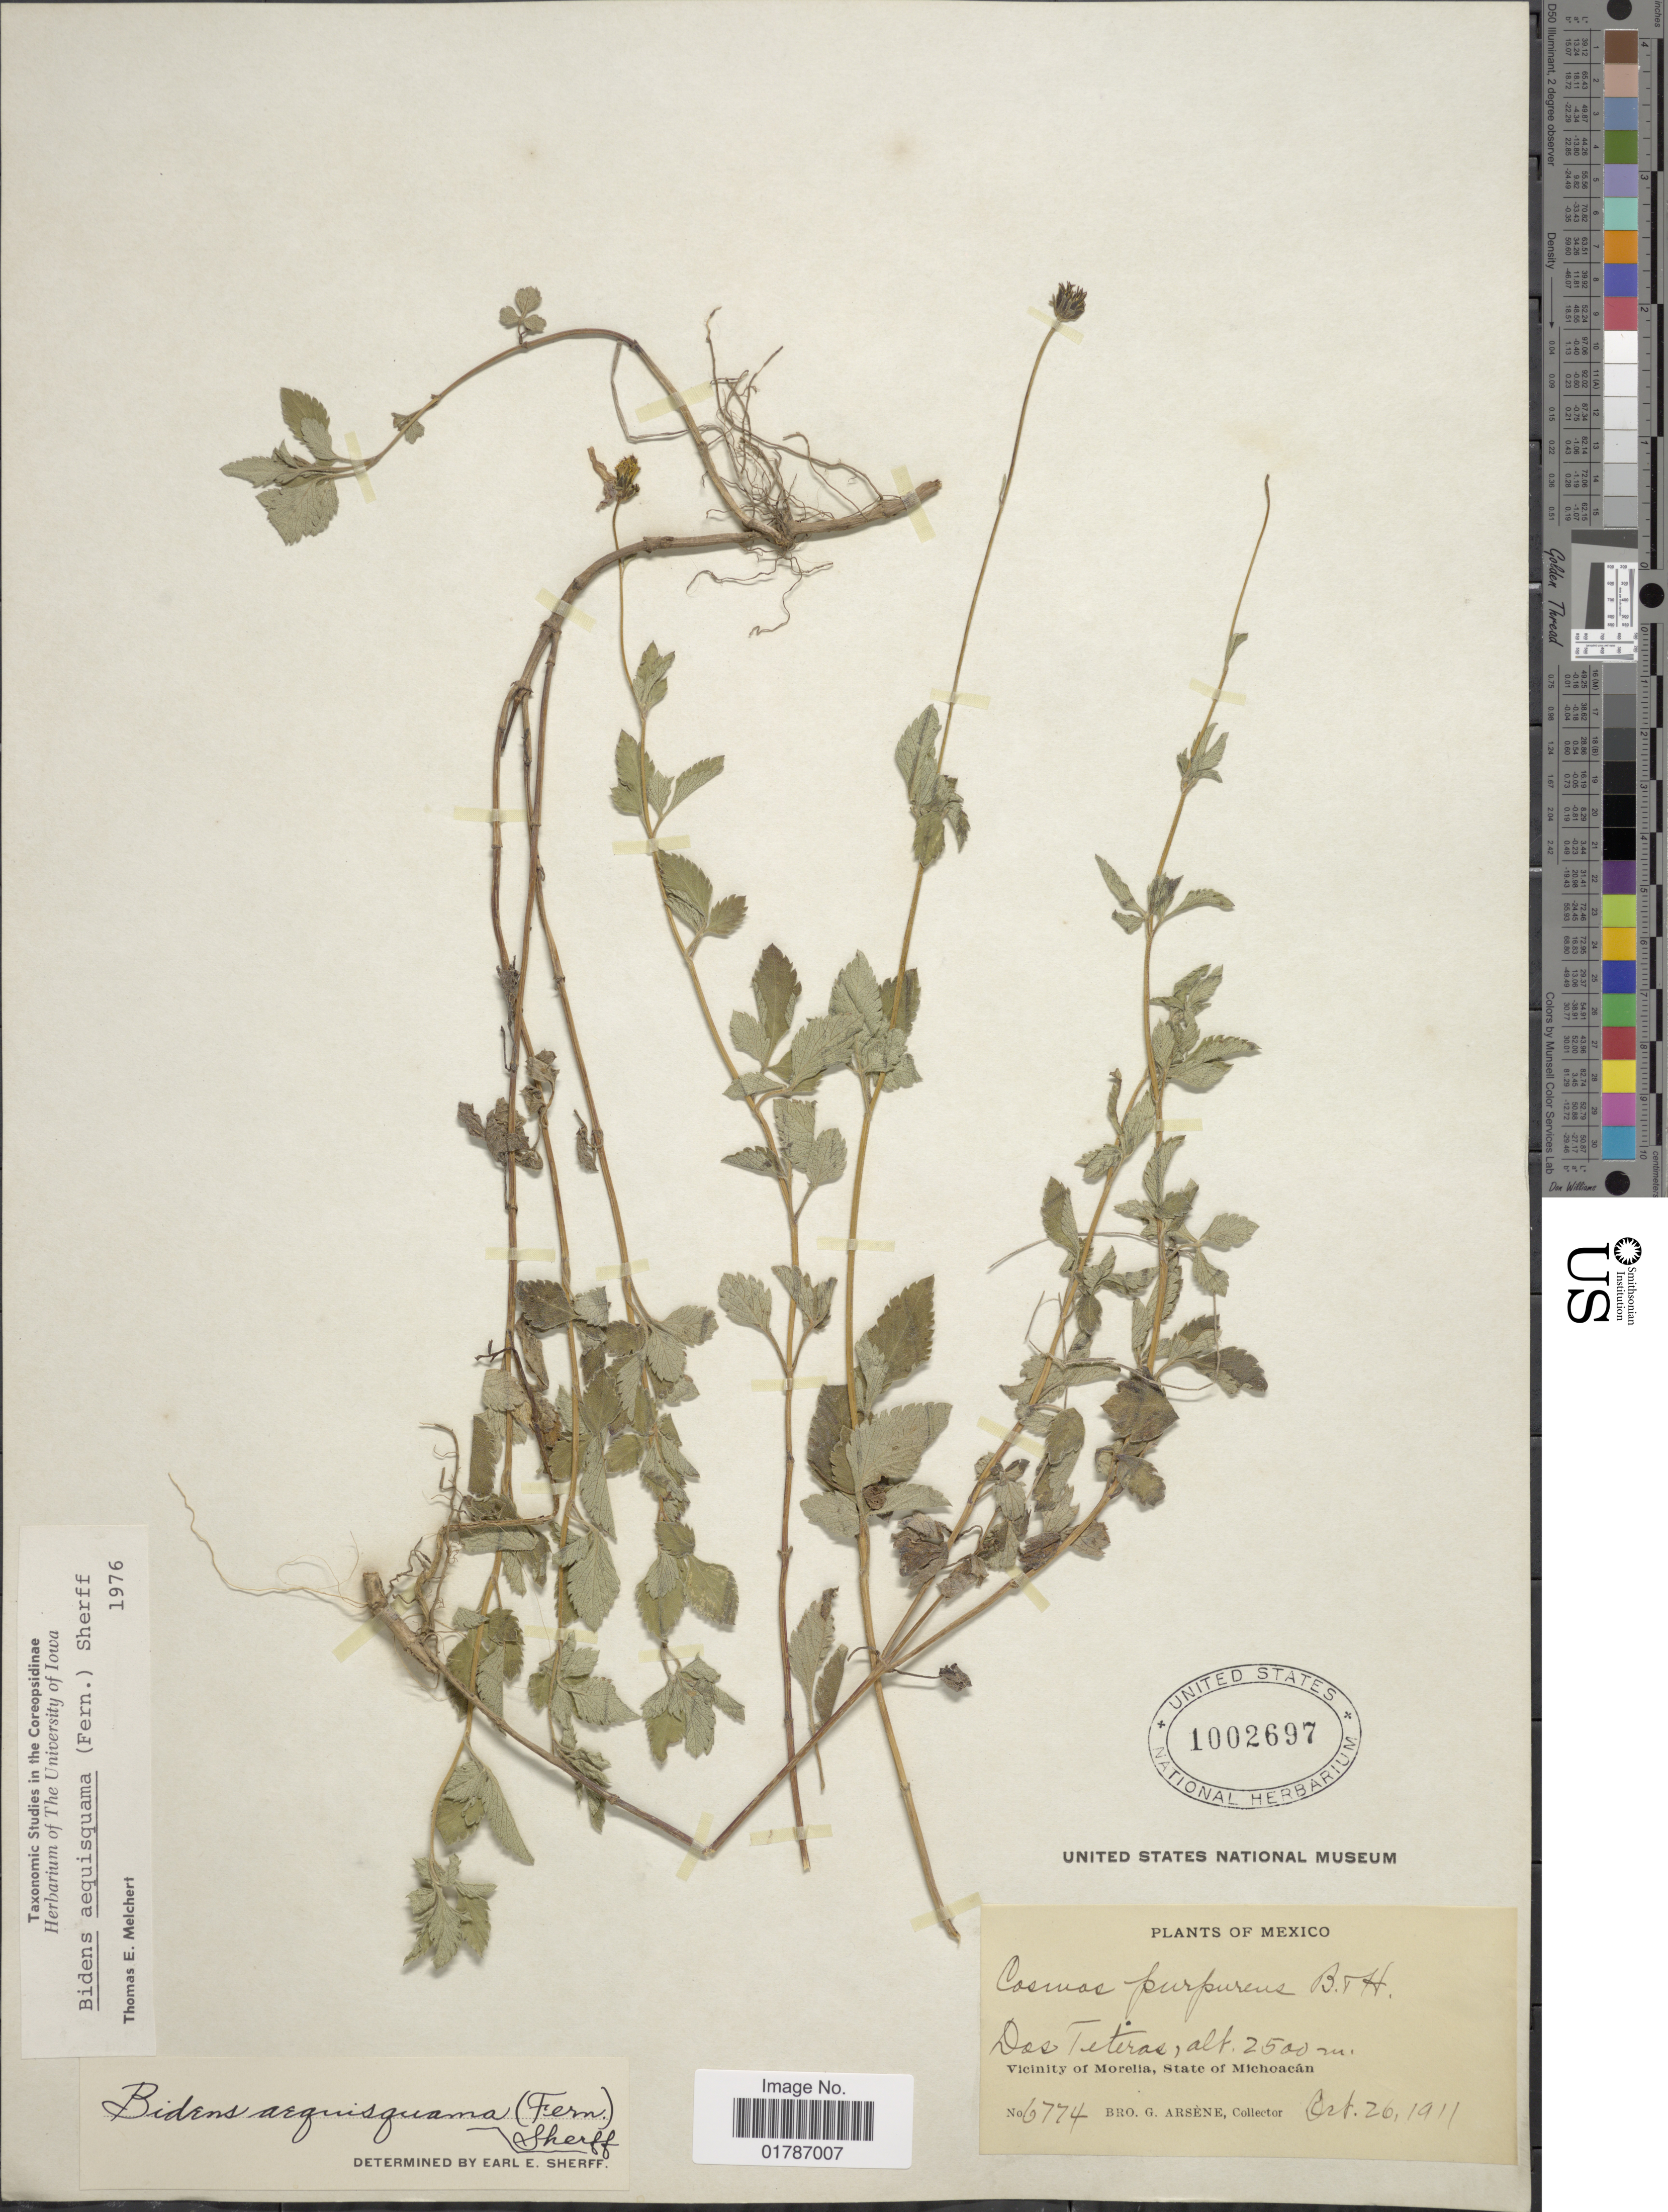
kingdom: Plantae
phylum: Tracheophyta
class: Magnoliopsida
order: Asterales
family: Asteraceae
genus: Bidens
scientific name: Bidens aequisquama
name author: (Fernald) Sherff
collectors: Bro. G. Arsène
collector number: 6774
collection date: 1911-10-26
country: Mexico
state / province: Michoacán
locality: Dos Teteras, Vicinity of Morelia, State of Michoacan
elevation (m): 2500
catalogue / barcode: US 1002697